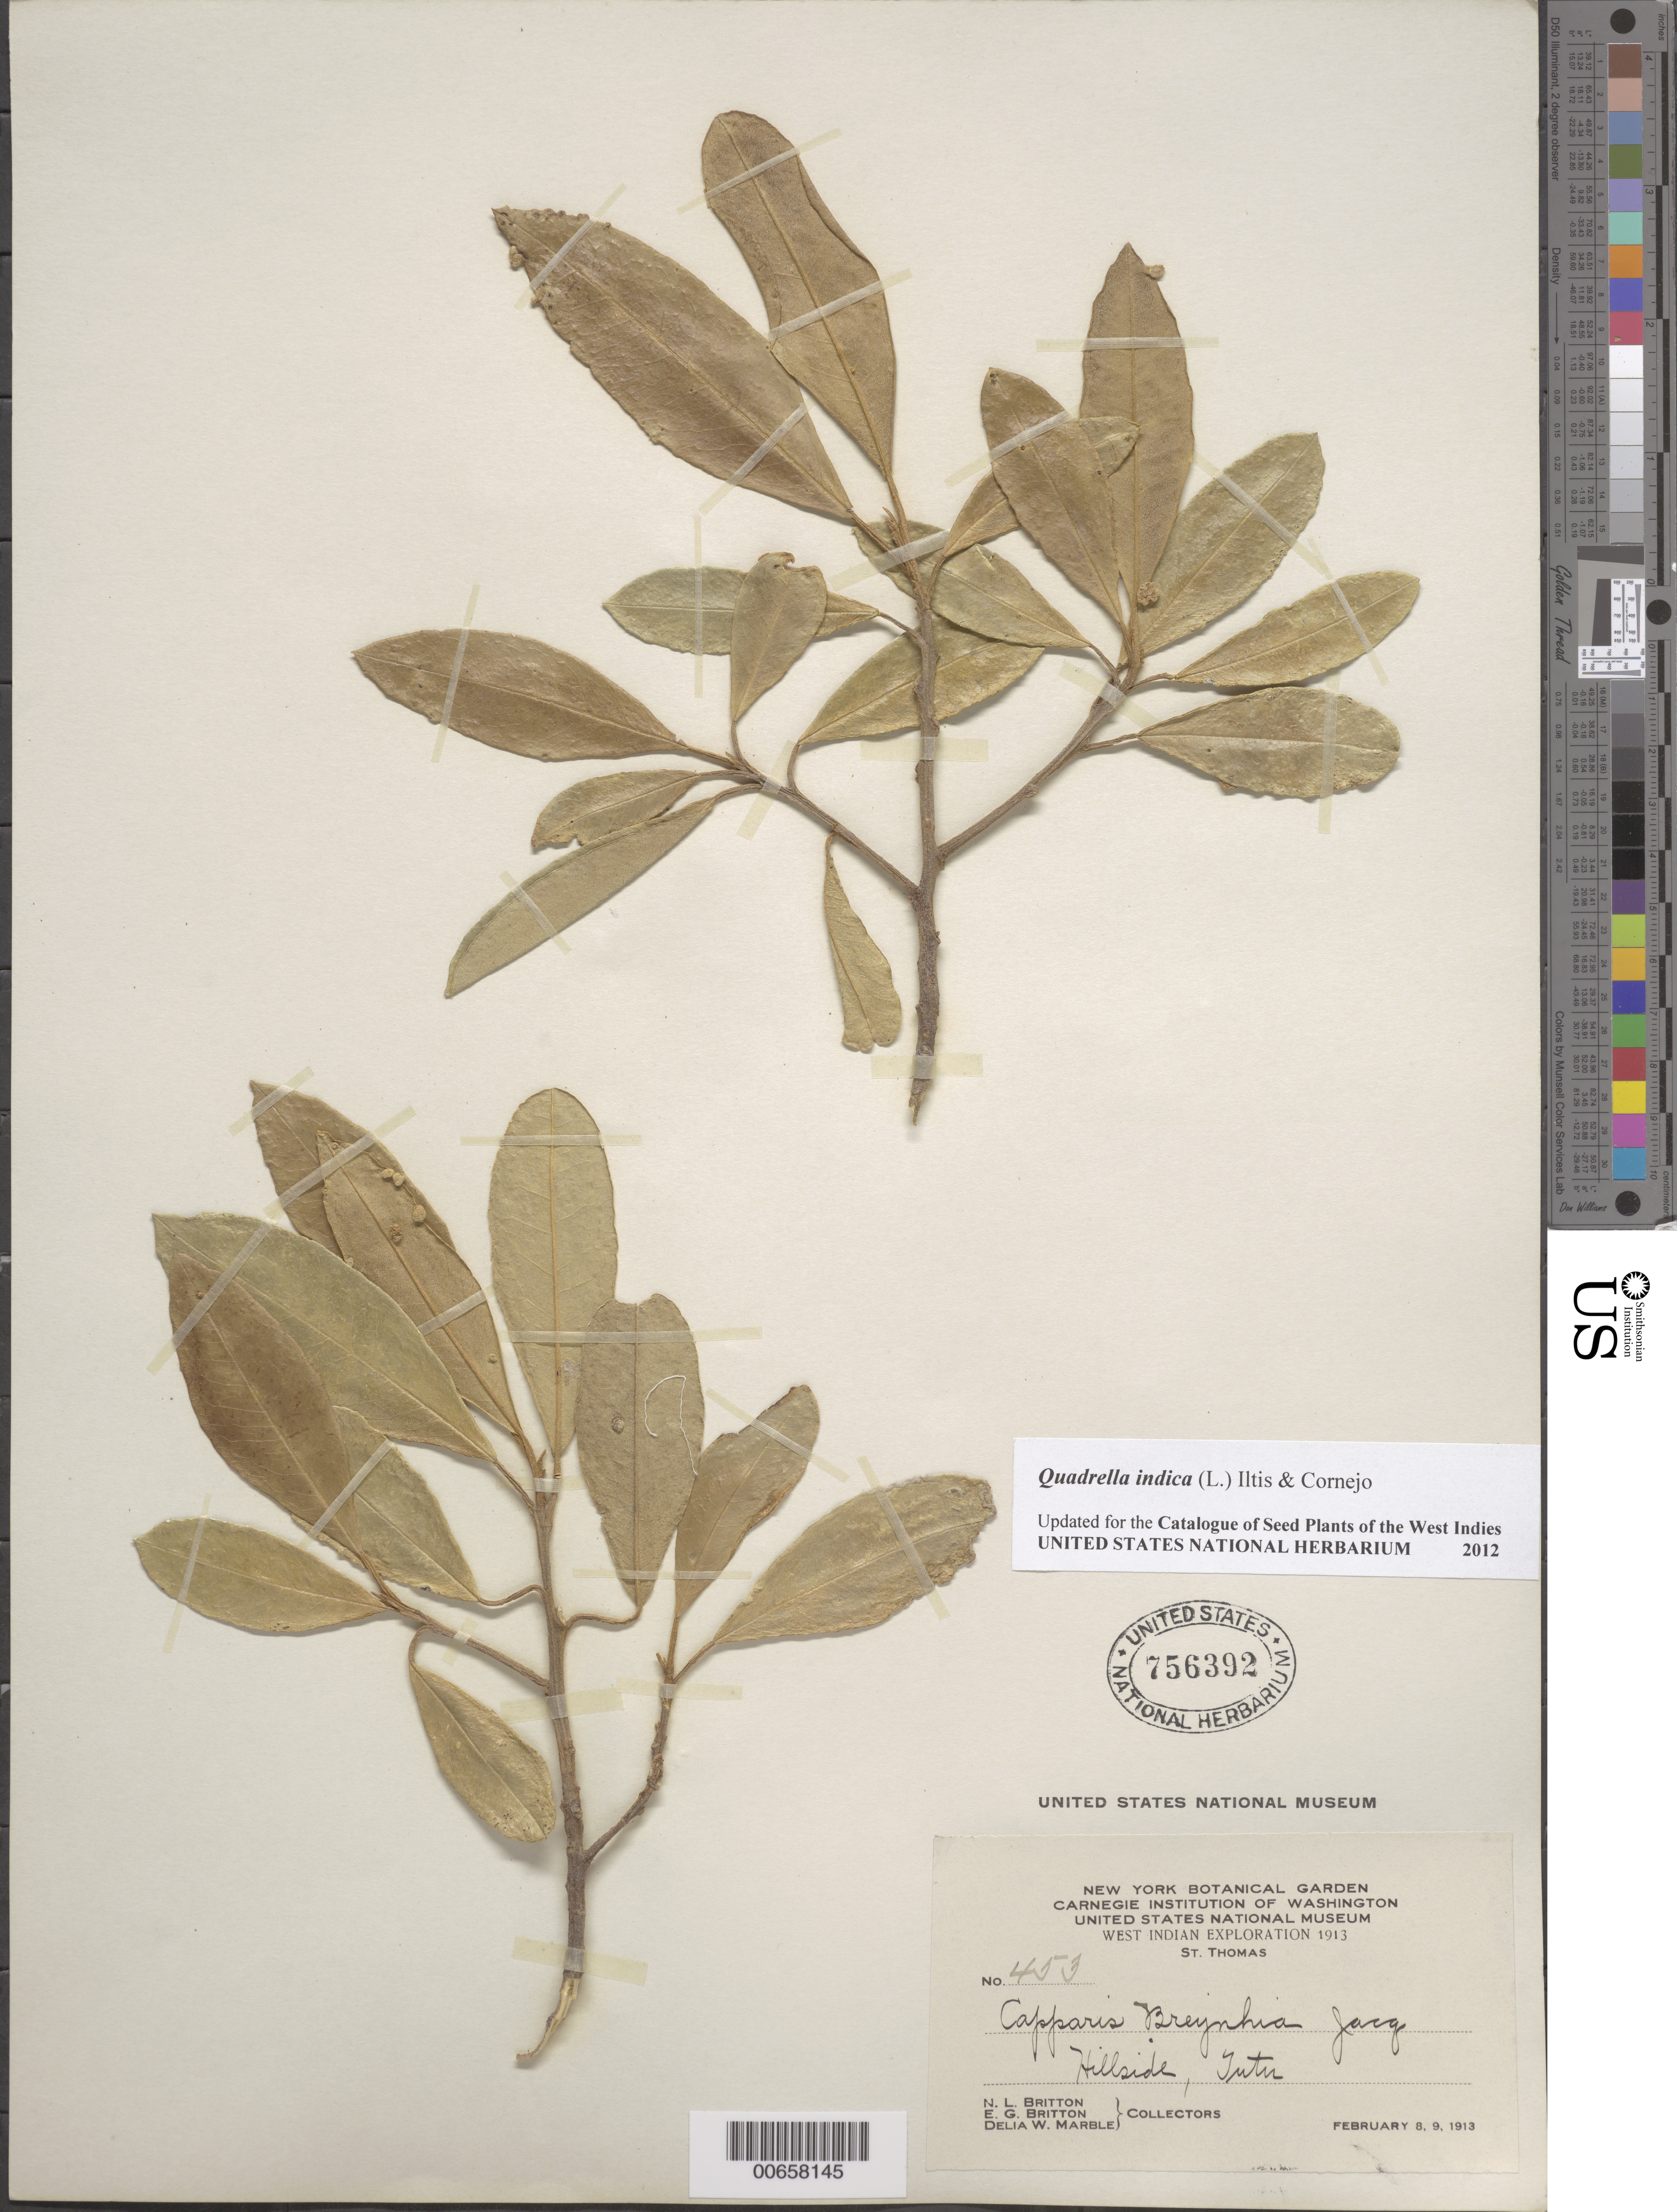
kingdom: Plantae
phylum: Tracheophyta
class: Magnoliopsida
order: Brassicales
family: Capparaceae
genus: Capparis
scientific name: Capparis breynia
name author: Jacq.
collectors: N. Britton, E. G. Britton & D. W. Marble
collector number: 453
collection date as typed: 08 Feb 1913 and 09 Feb 1913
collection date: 1913-02-08,1913-02-09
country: U.S. Virgin Islands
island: St. Thomas Island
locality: Tutu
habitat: Hillside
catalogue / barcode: US 756392